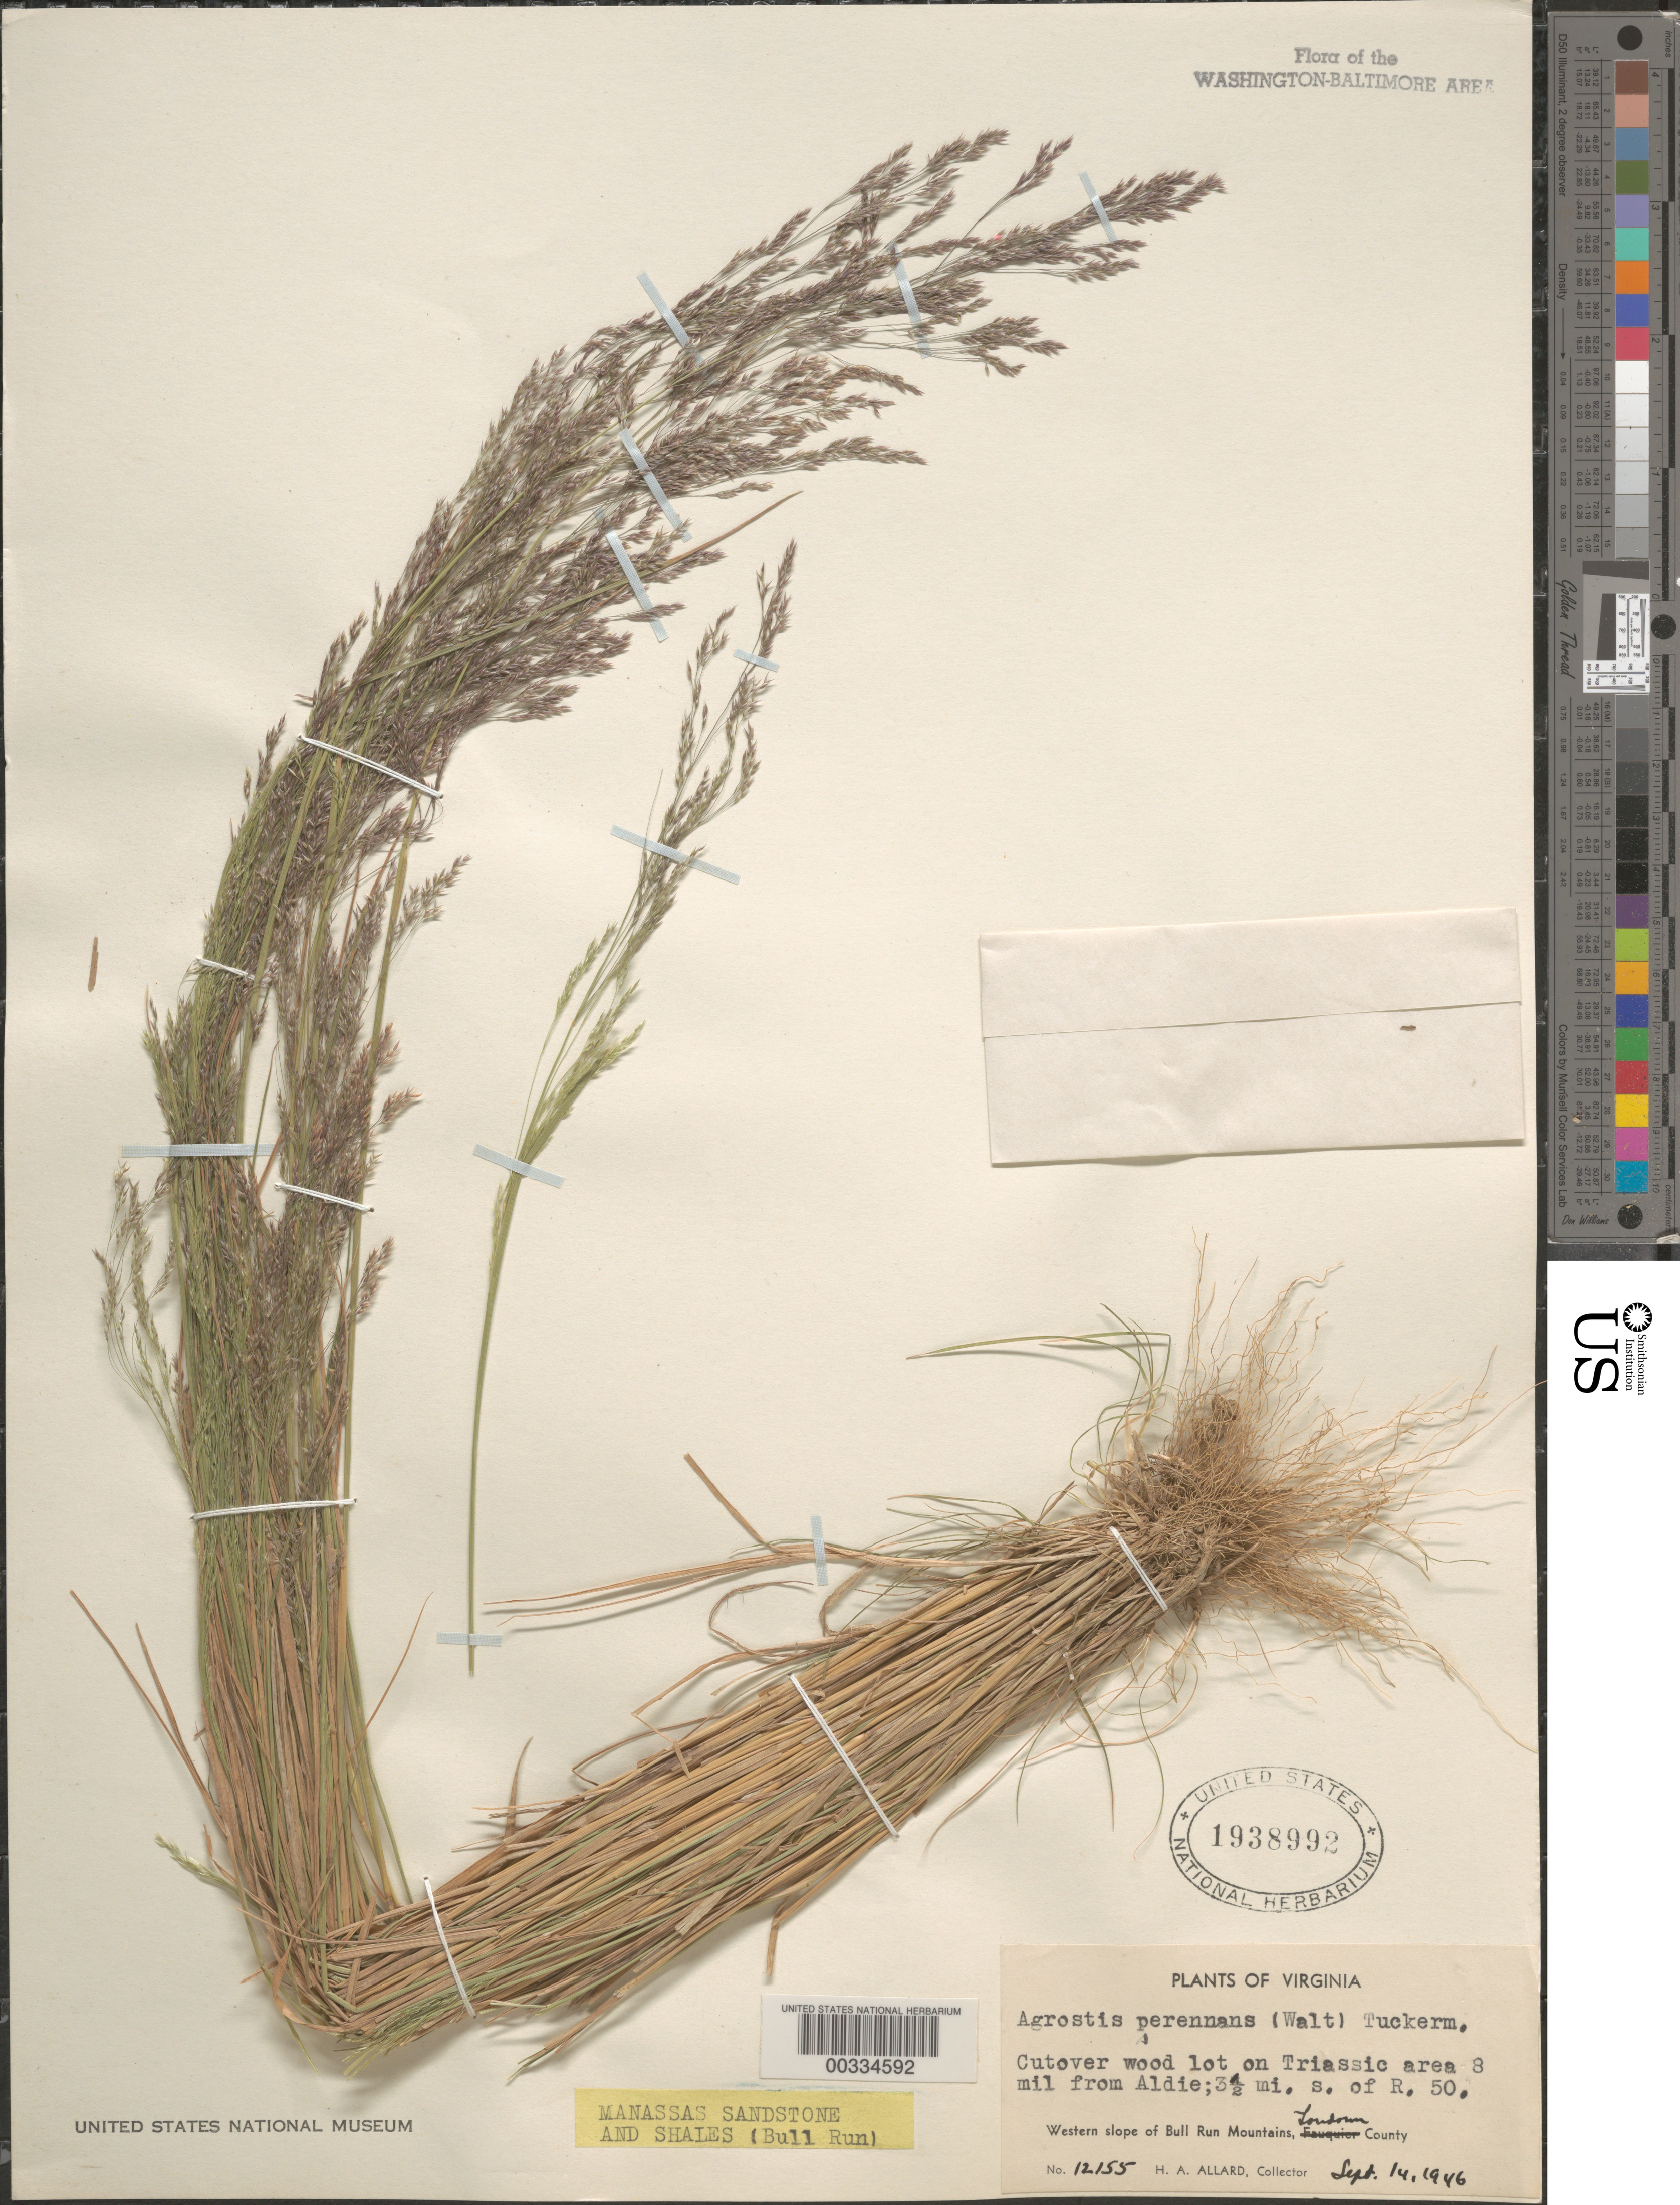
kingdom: Plantae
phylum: Tracheophyta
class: Liliopsida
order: Poales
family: Poaceae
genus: Agrostis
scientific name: Agrostis perennans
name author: (Walter) Tuck.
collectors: H. A. Allard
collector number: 12155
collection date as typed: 14 Sep 1946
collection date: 1946-09-14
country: United States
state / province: Virginia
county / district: Loudoun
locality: Aldie vicinity, near Route 50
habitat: Cutover wood lot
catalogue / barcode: US 1938992